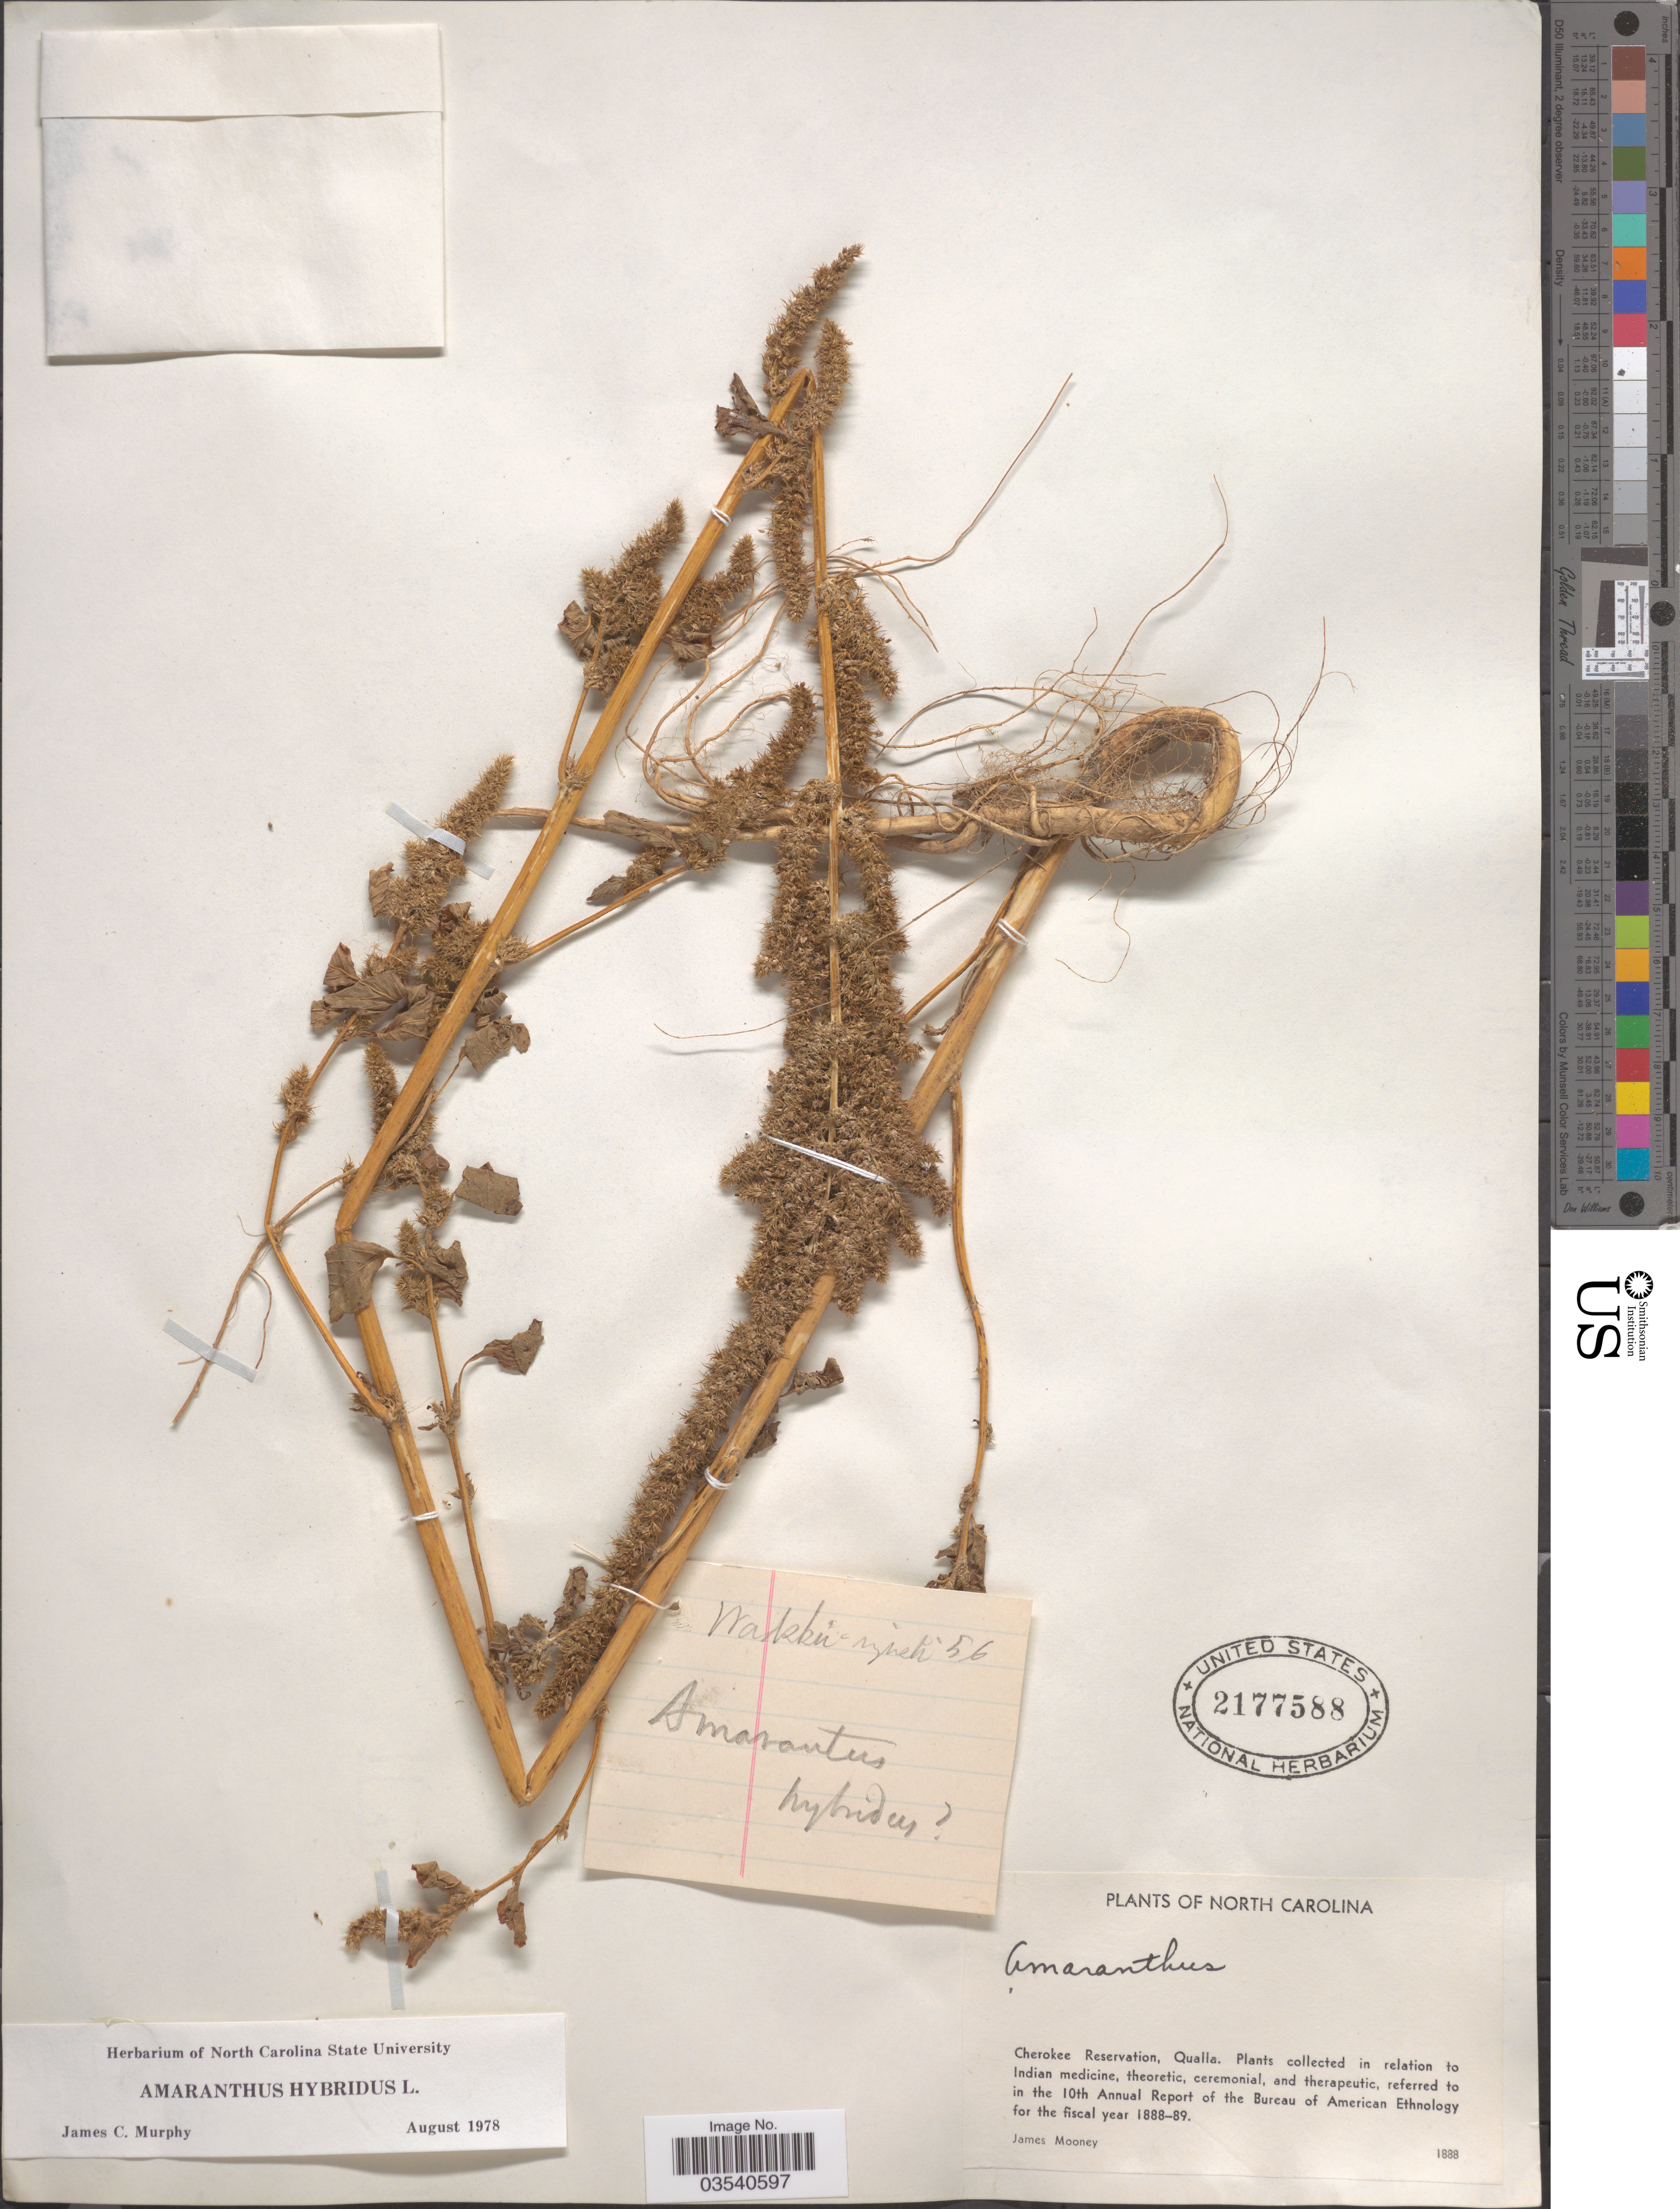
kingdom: Plantae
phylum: Tracheophyta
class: Magnoliopsida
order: Caryophyllales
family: Amaranthaceae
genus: Amaranthus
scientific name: Amaranthus hybridus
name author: L.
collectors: J. Mooney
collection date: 1888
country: United States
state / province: North Carolina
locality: Cherokee Reservation, Qualla.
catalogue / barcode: US 2177588